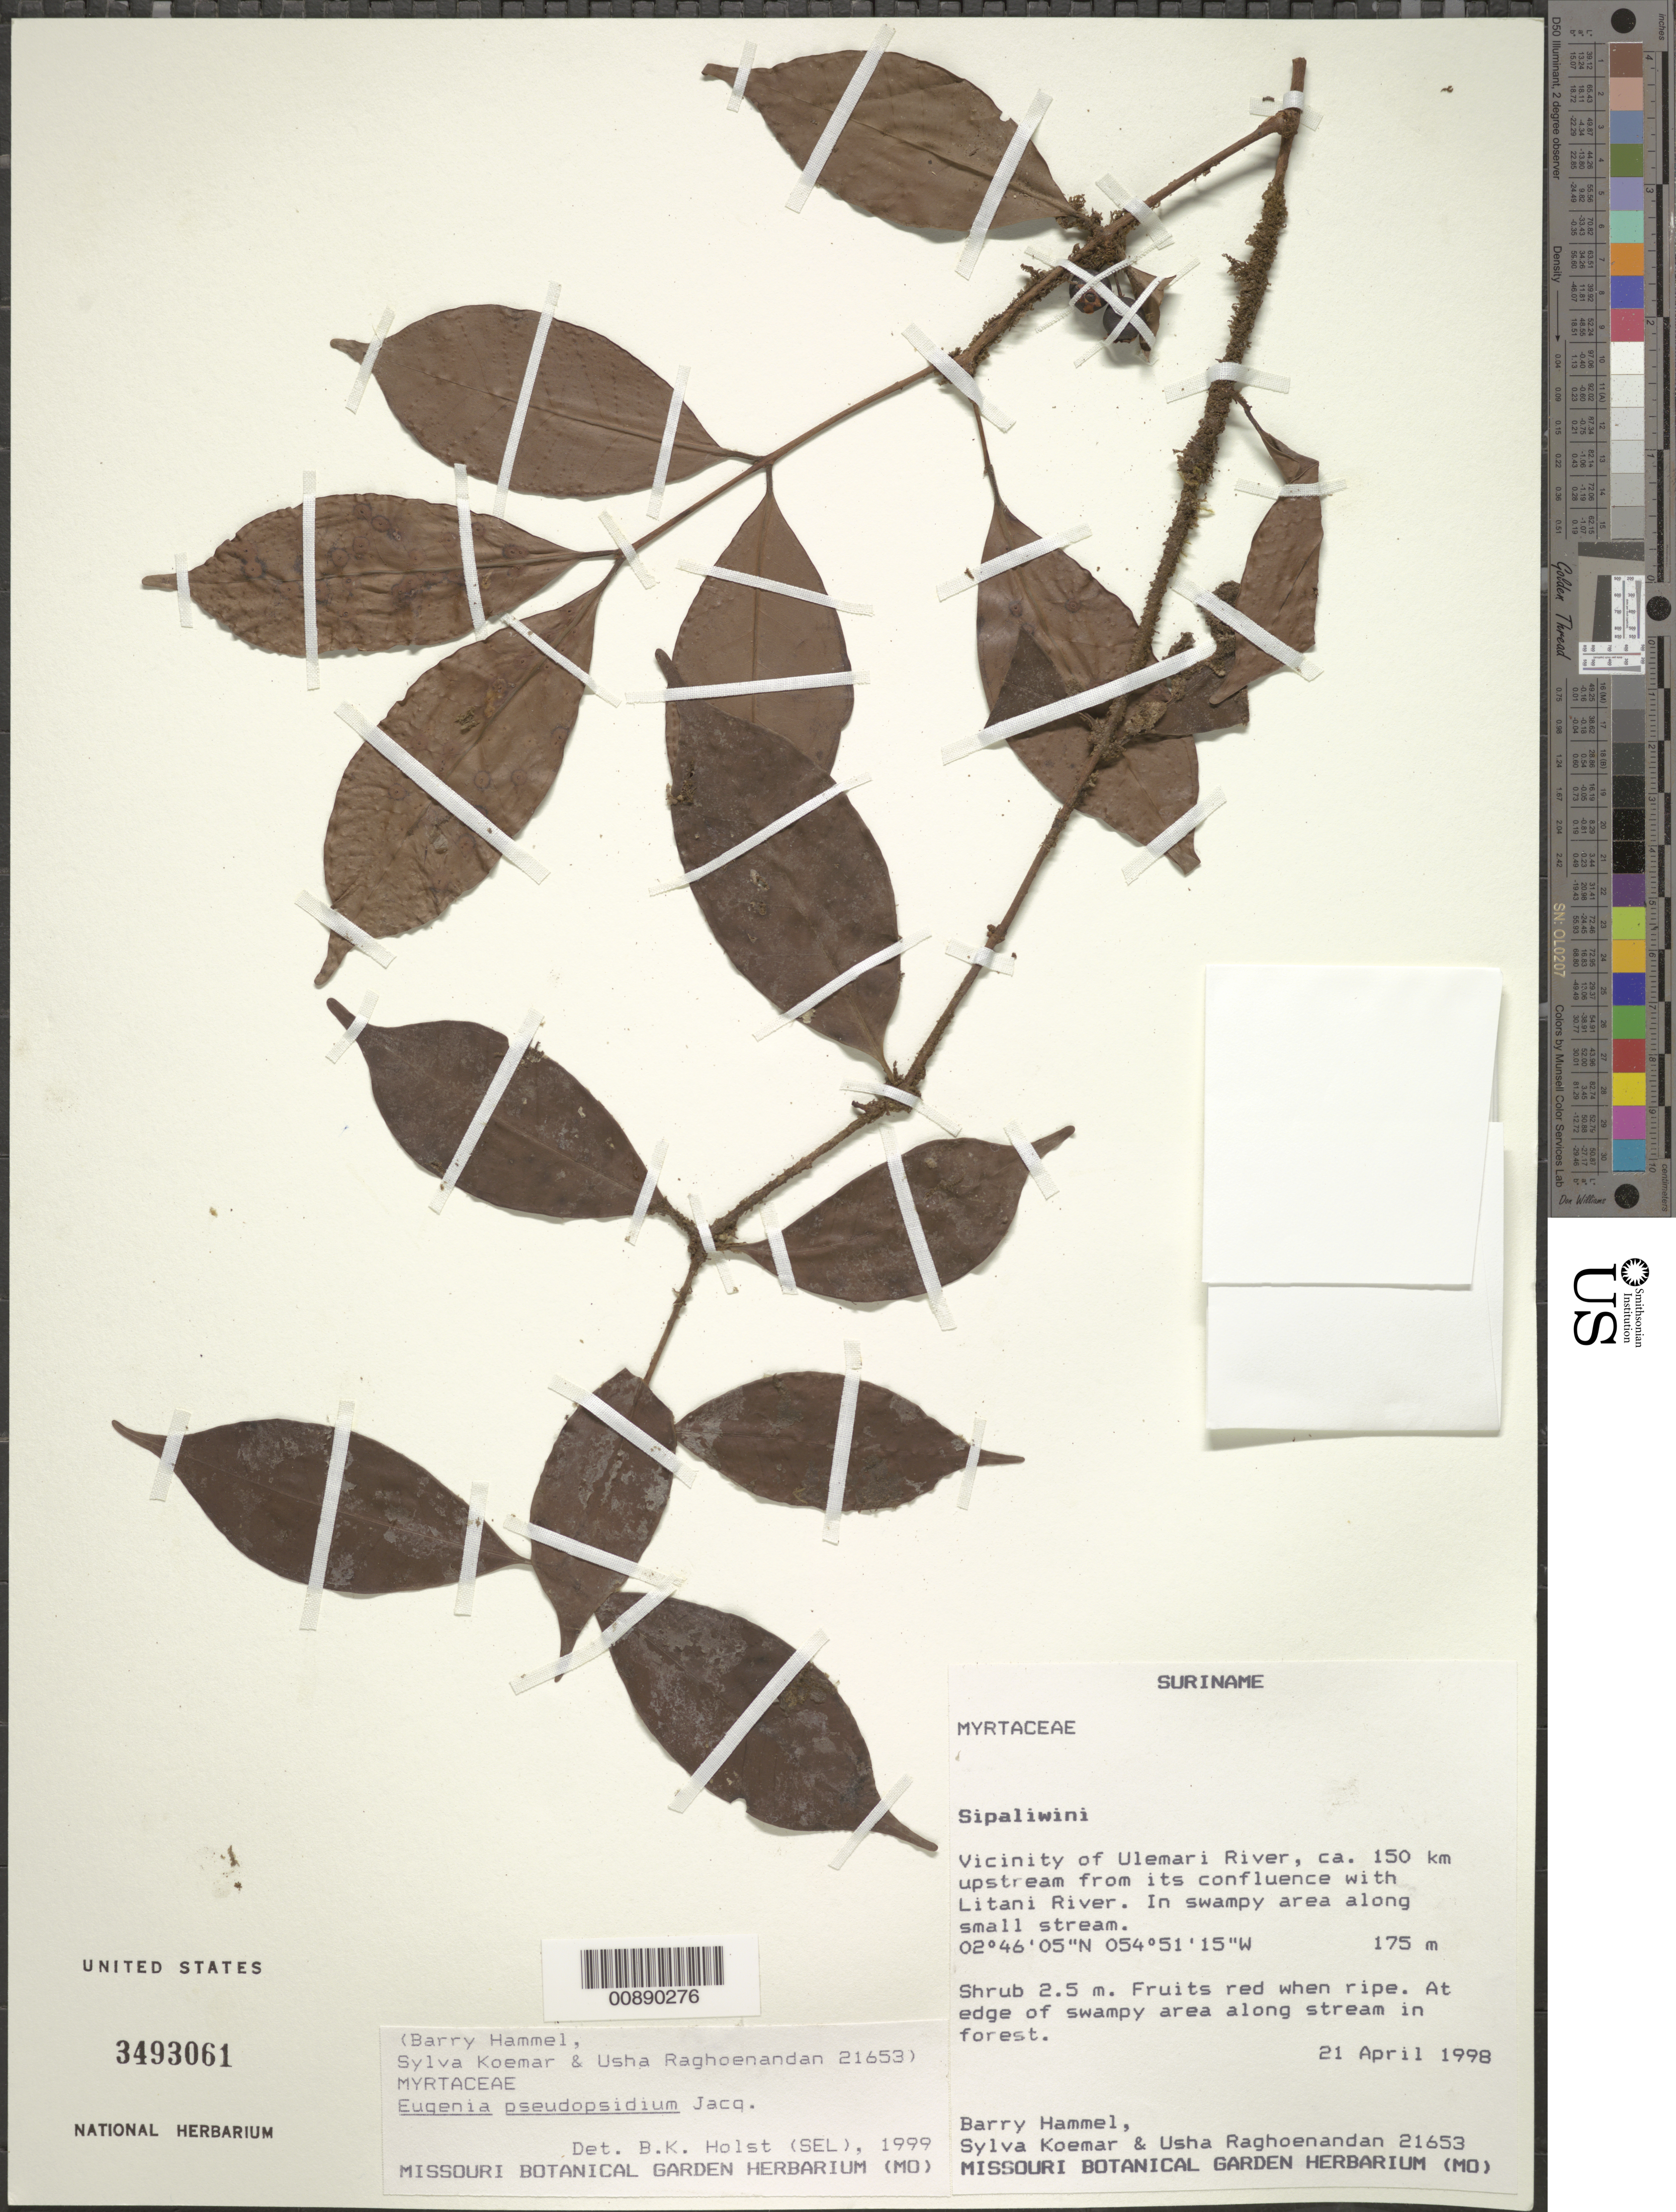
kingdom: Plantae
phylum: Tracheophyta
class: Magnoliopsida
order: Myrtales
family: Myrtaceae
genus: Eugenia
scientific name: Eugenia pseudopsidium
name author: Jacq.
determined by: Holst, Bruce K.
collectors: B. Hammel, S. Koemar & U. Raghoenandan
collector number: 21653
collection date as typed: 21-Apr-98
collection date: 1998-04-21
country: Suriname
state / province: Sipaliwini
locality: Ulemari R., ca. 150 km upstream from confl. with Litani R.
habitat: Swampy area along stream in forest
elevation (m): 175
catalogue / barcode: US 3493061